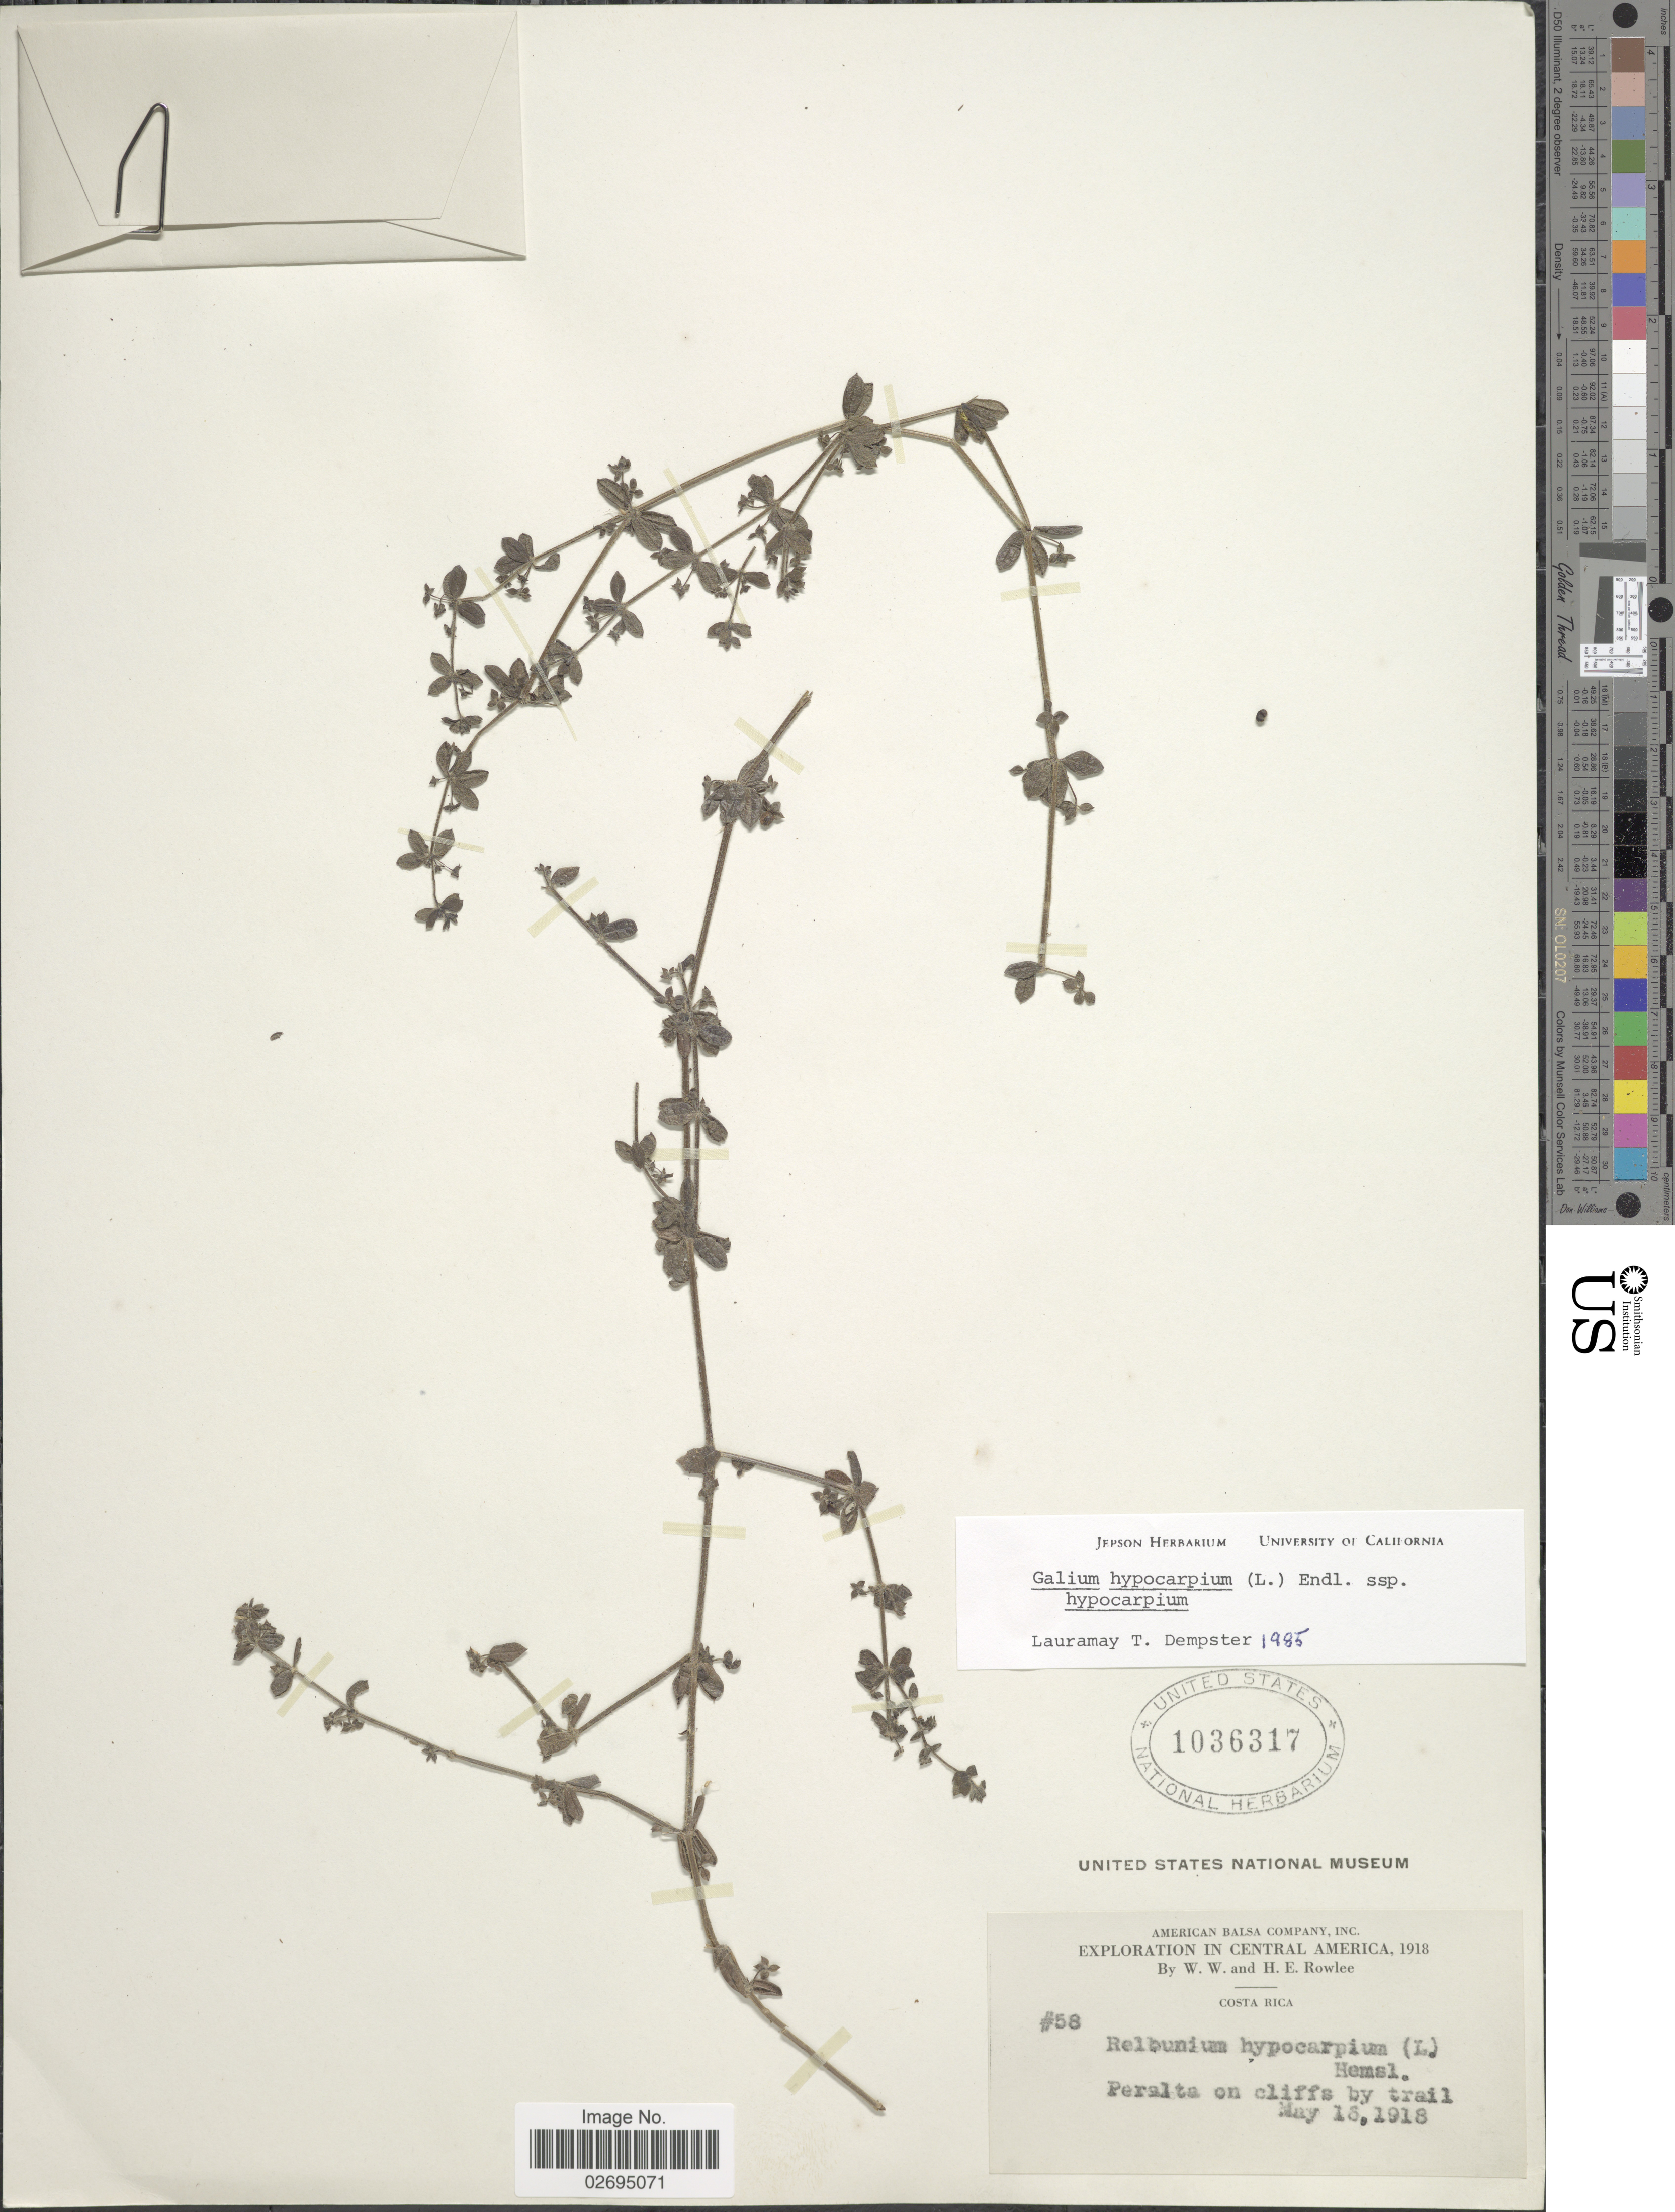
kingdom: Plantae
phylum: Tracheophyta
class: Magnoliopsida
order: Gentianales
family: Rubiaceae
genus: Galium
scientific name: Galium hypocarpium subsp. hypocarpium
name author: (L.) Endl. ex Griseb.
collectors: W. W. Rowlee & H. E. Rowlee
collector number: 58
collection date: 1918-05-18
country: Costa Rica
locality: Peralta on cliffs by trail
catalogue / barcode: US 1036317